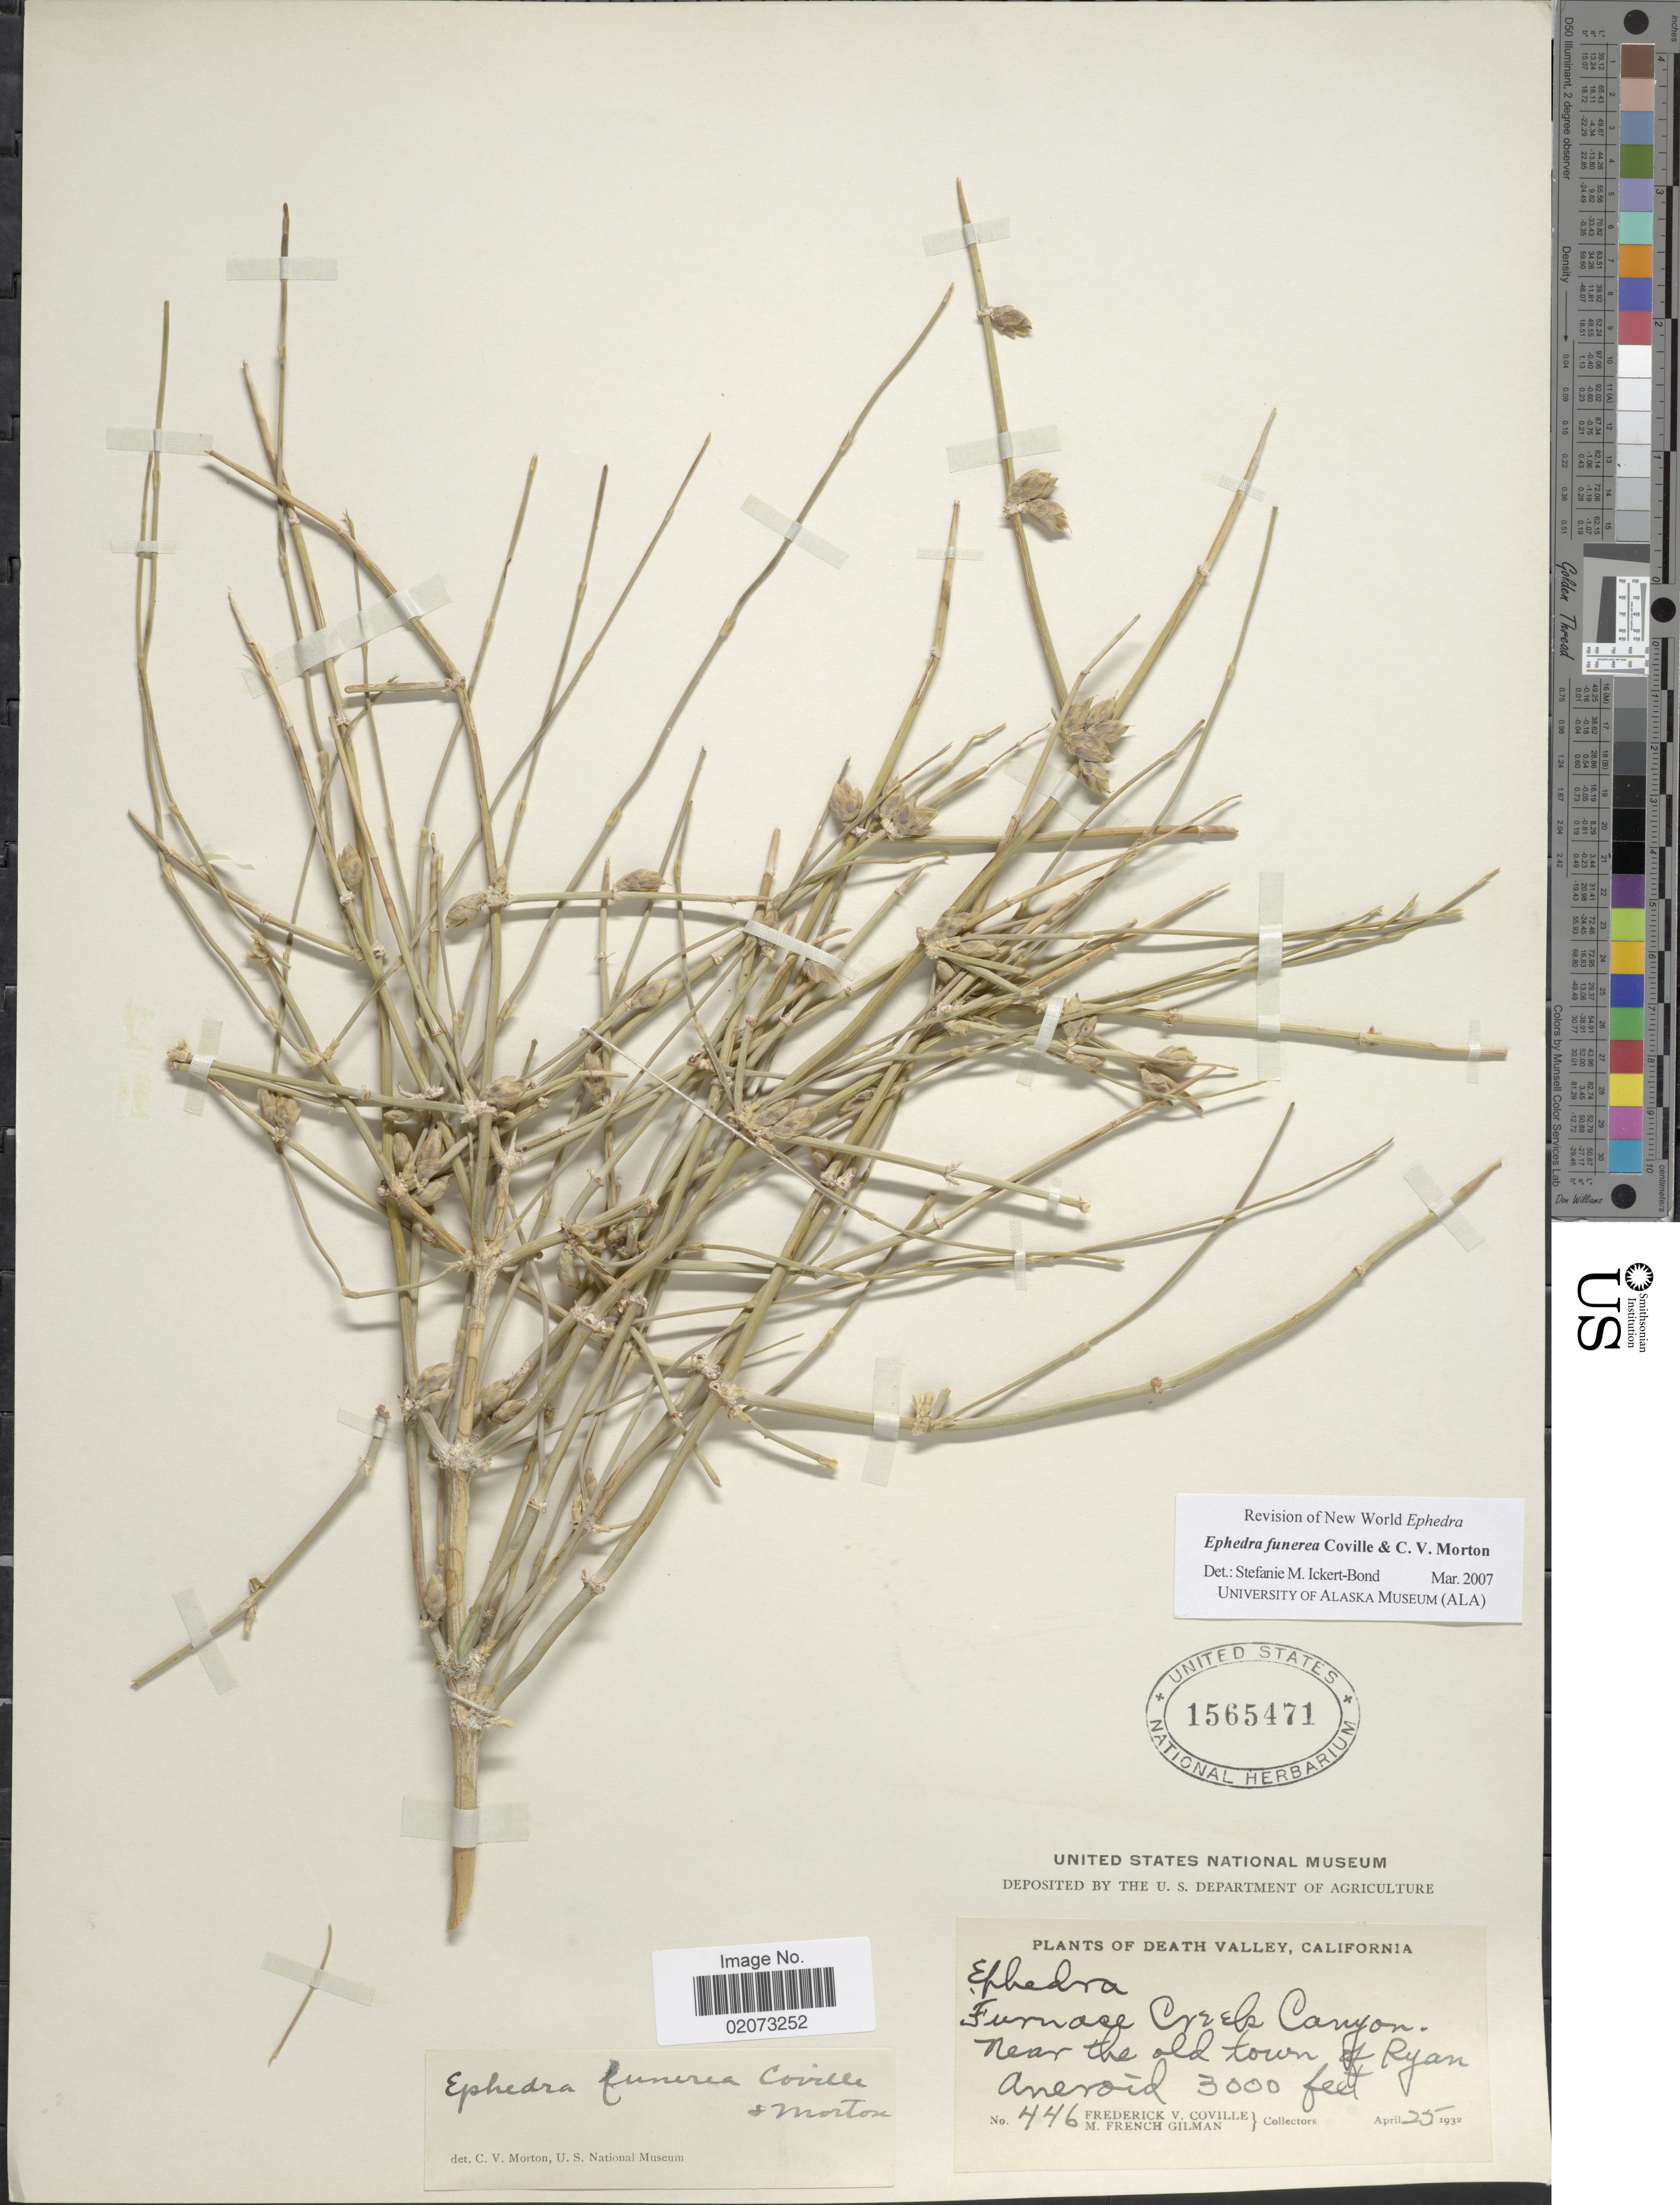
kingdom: Plantae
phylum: Tracheophyta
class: Gnetopsida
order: Ephedrales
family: Ephedraceae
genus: Ephedra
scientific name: Ephedra funerea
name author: Coville & C.V. Morton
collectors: F. V. Coville & M. F. Gilman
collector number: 446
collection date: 1932-04-25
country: United States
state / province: California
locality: Death Valley. Furnace Creek Canyon. Near the old town of Ryan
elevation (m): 914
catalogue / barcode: US 1565471